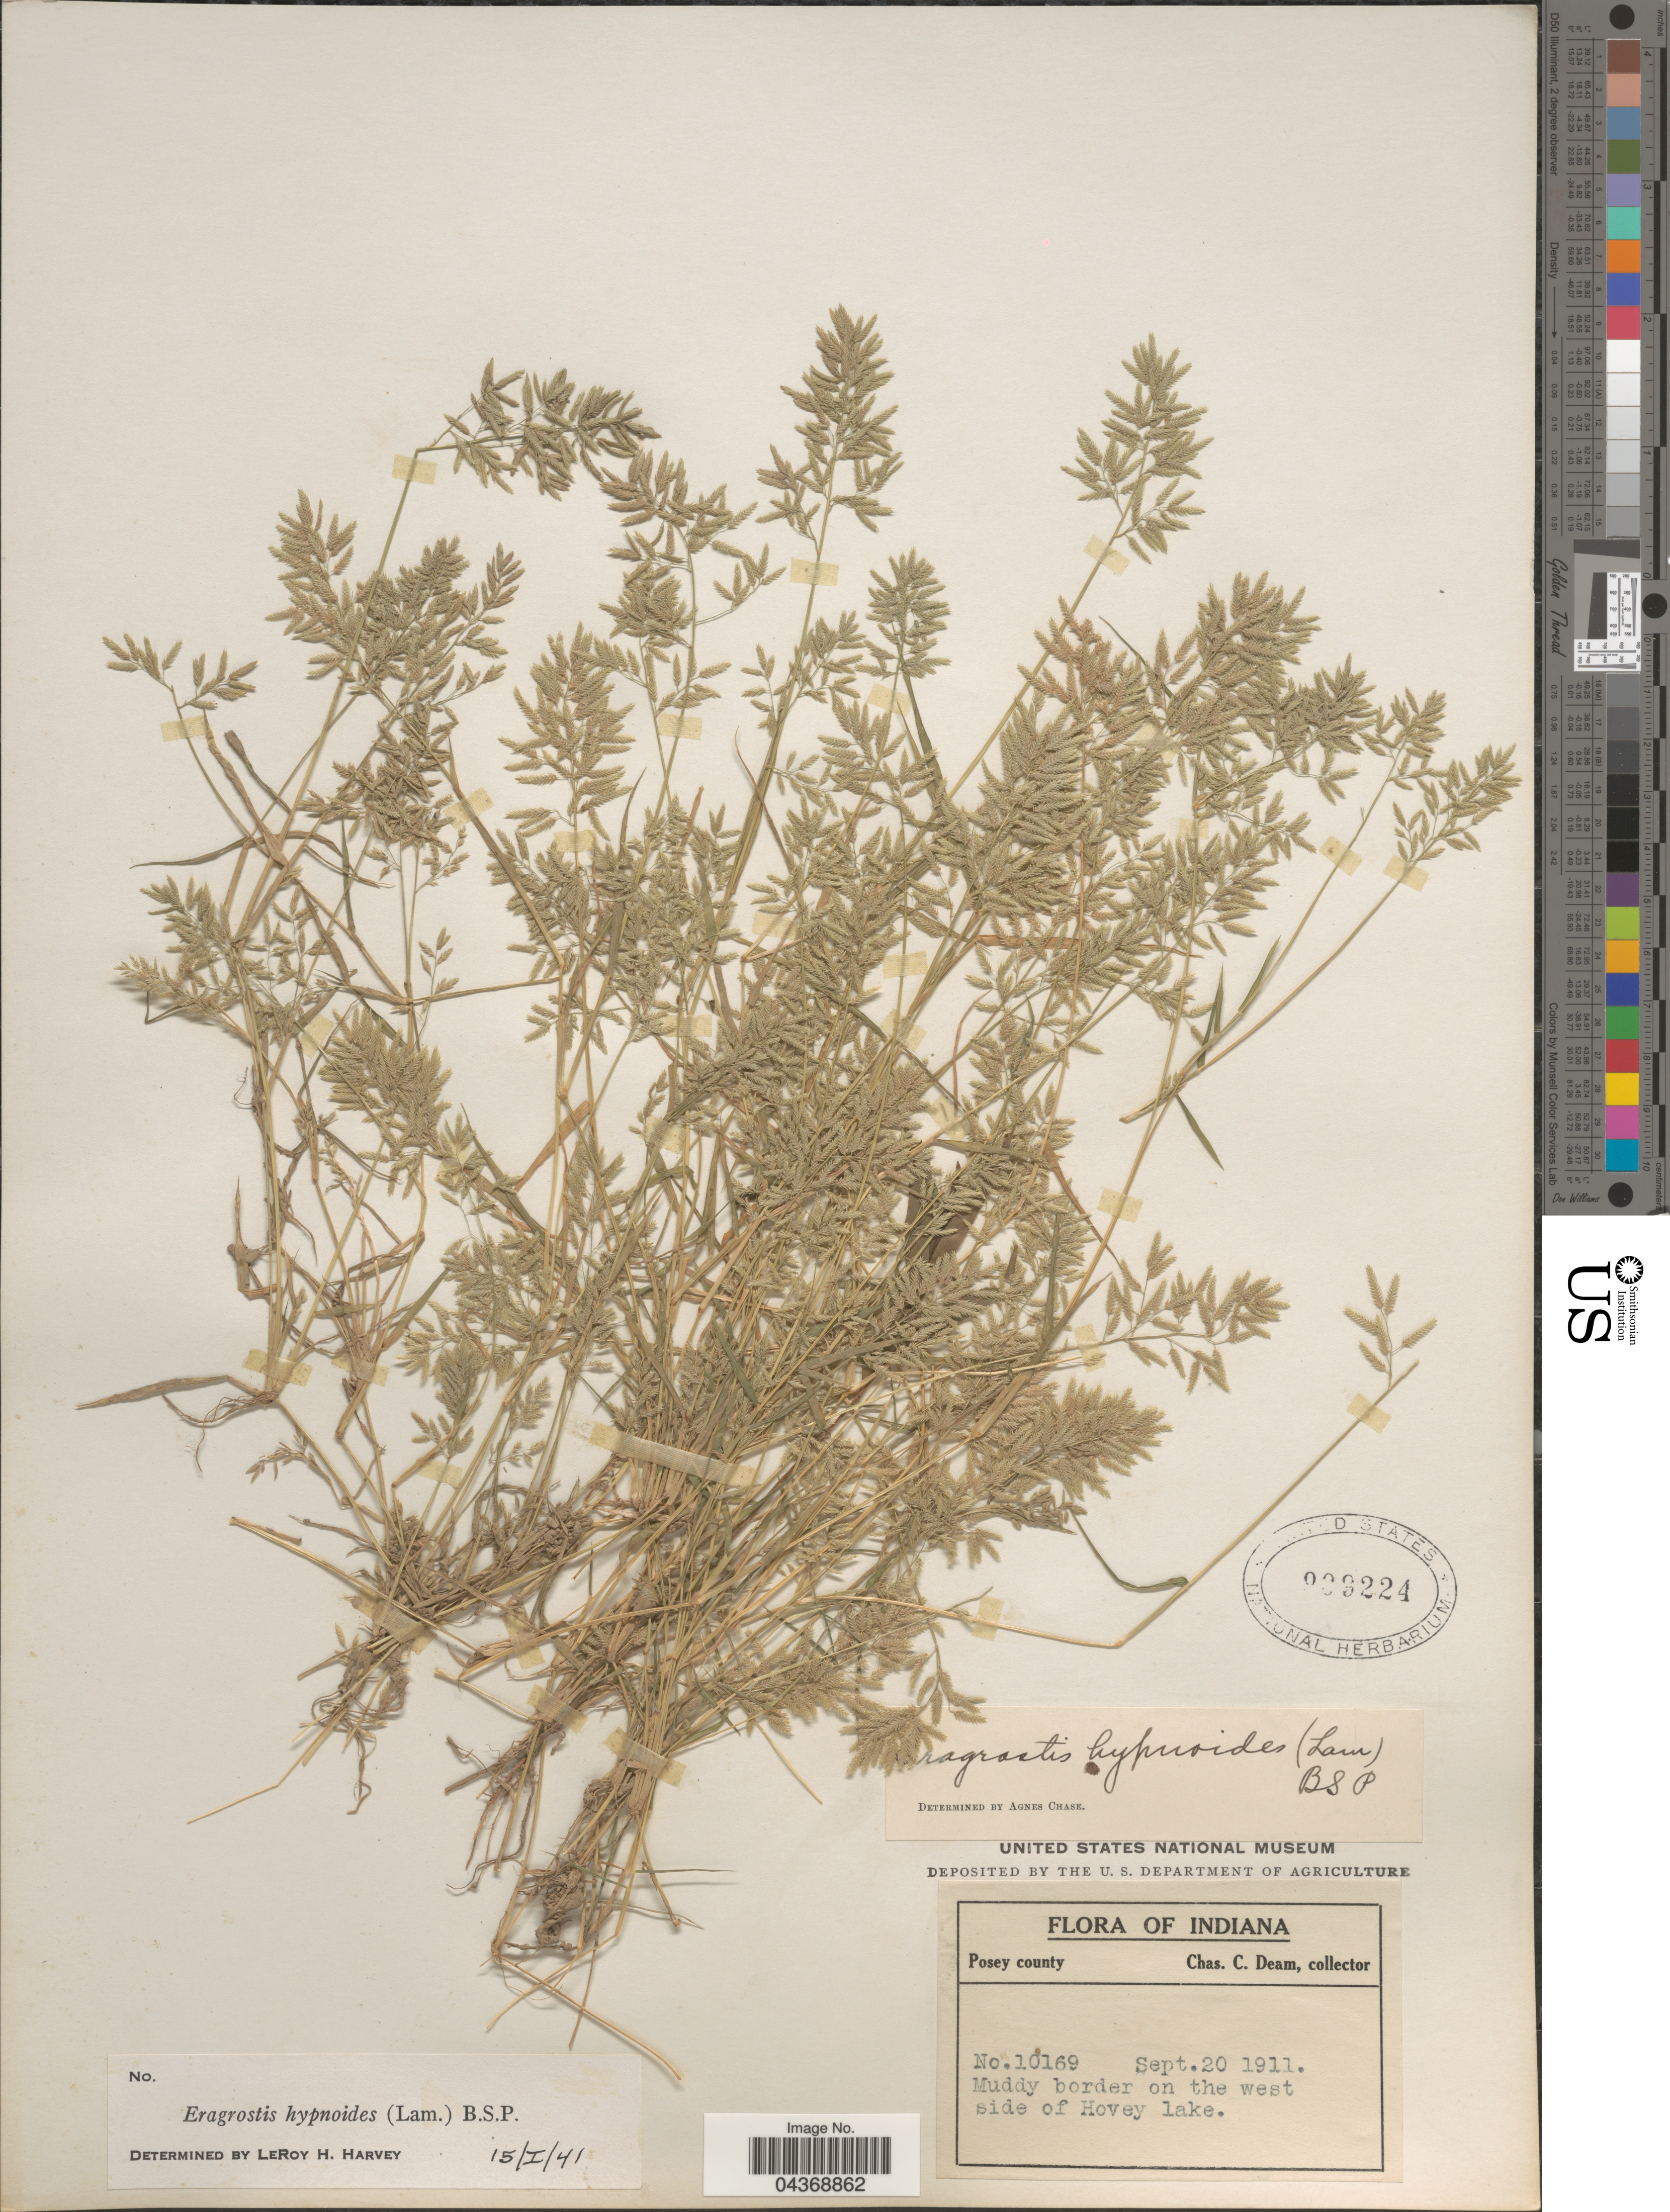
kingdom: Plantae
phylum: Tracheophyta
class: Liliopsida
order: Poales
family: Poaceae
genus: Eragrostis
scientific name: Eragrostis hypnoides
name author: (Lam.) Britton, Stearns & Poggenb.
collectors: C. C. Deam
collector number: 10169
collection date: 1911-09-20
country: United States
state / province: Indiana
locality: Posey county. Muddy border on the west side of Hovey Lake.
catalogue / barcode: US 909224